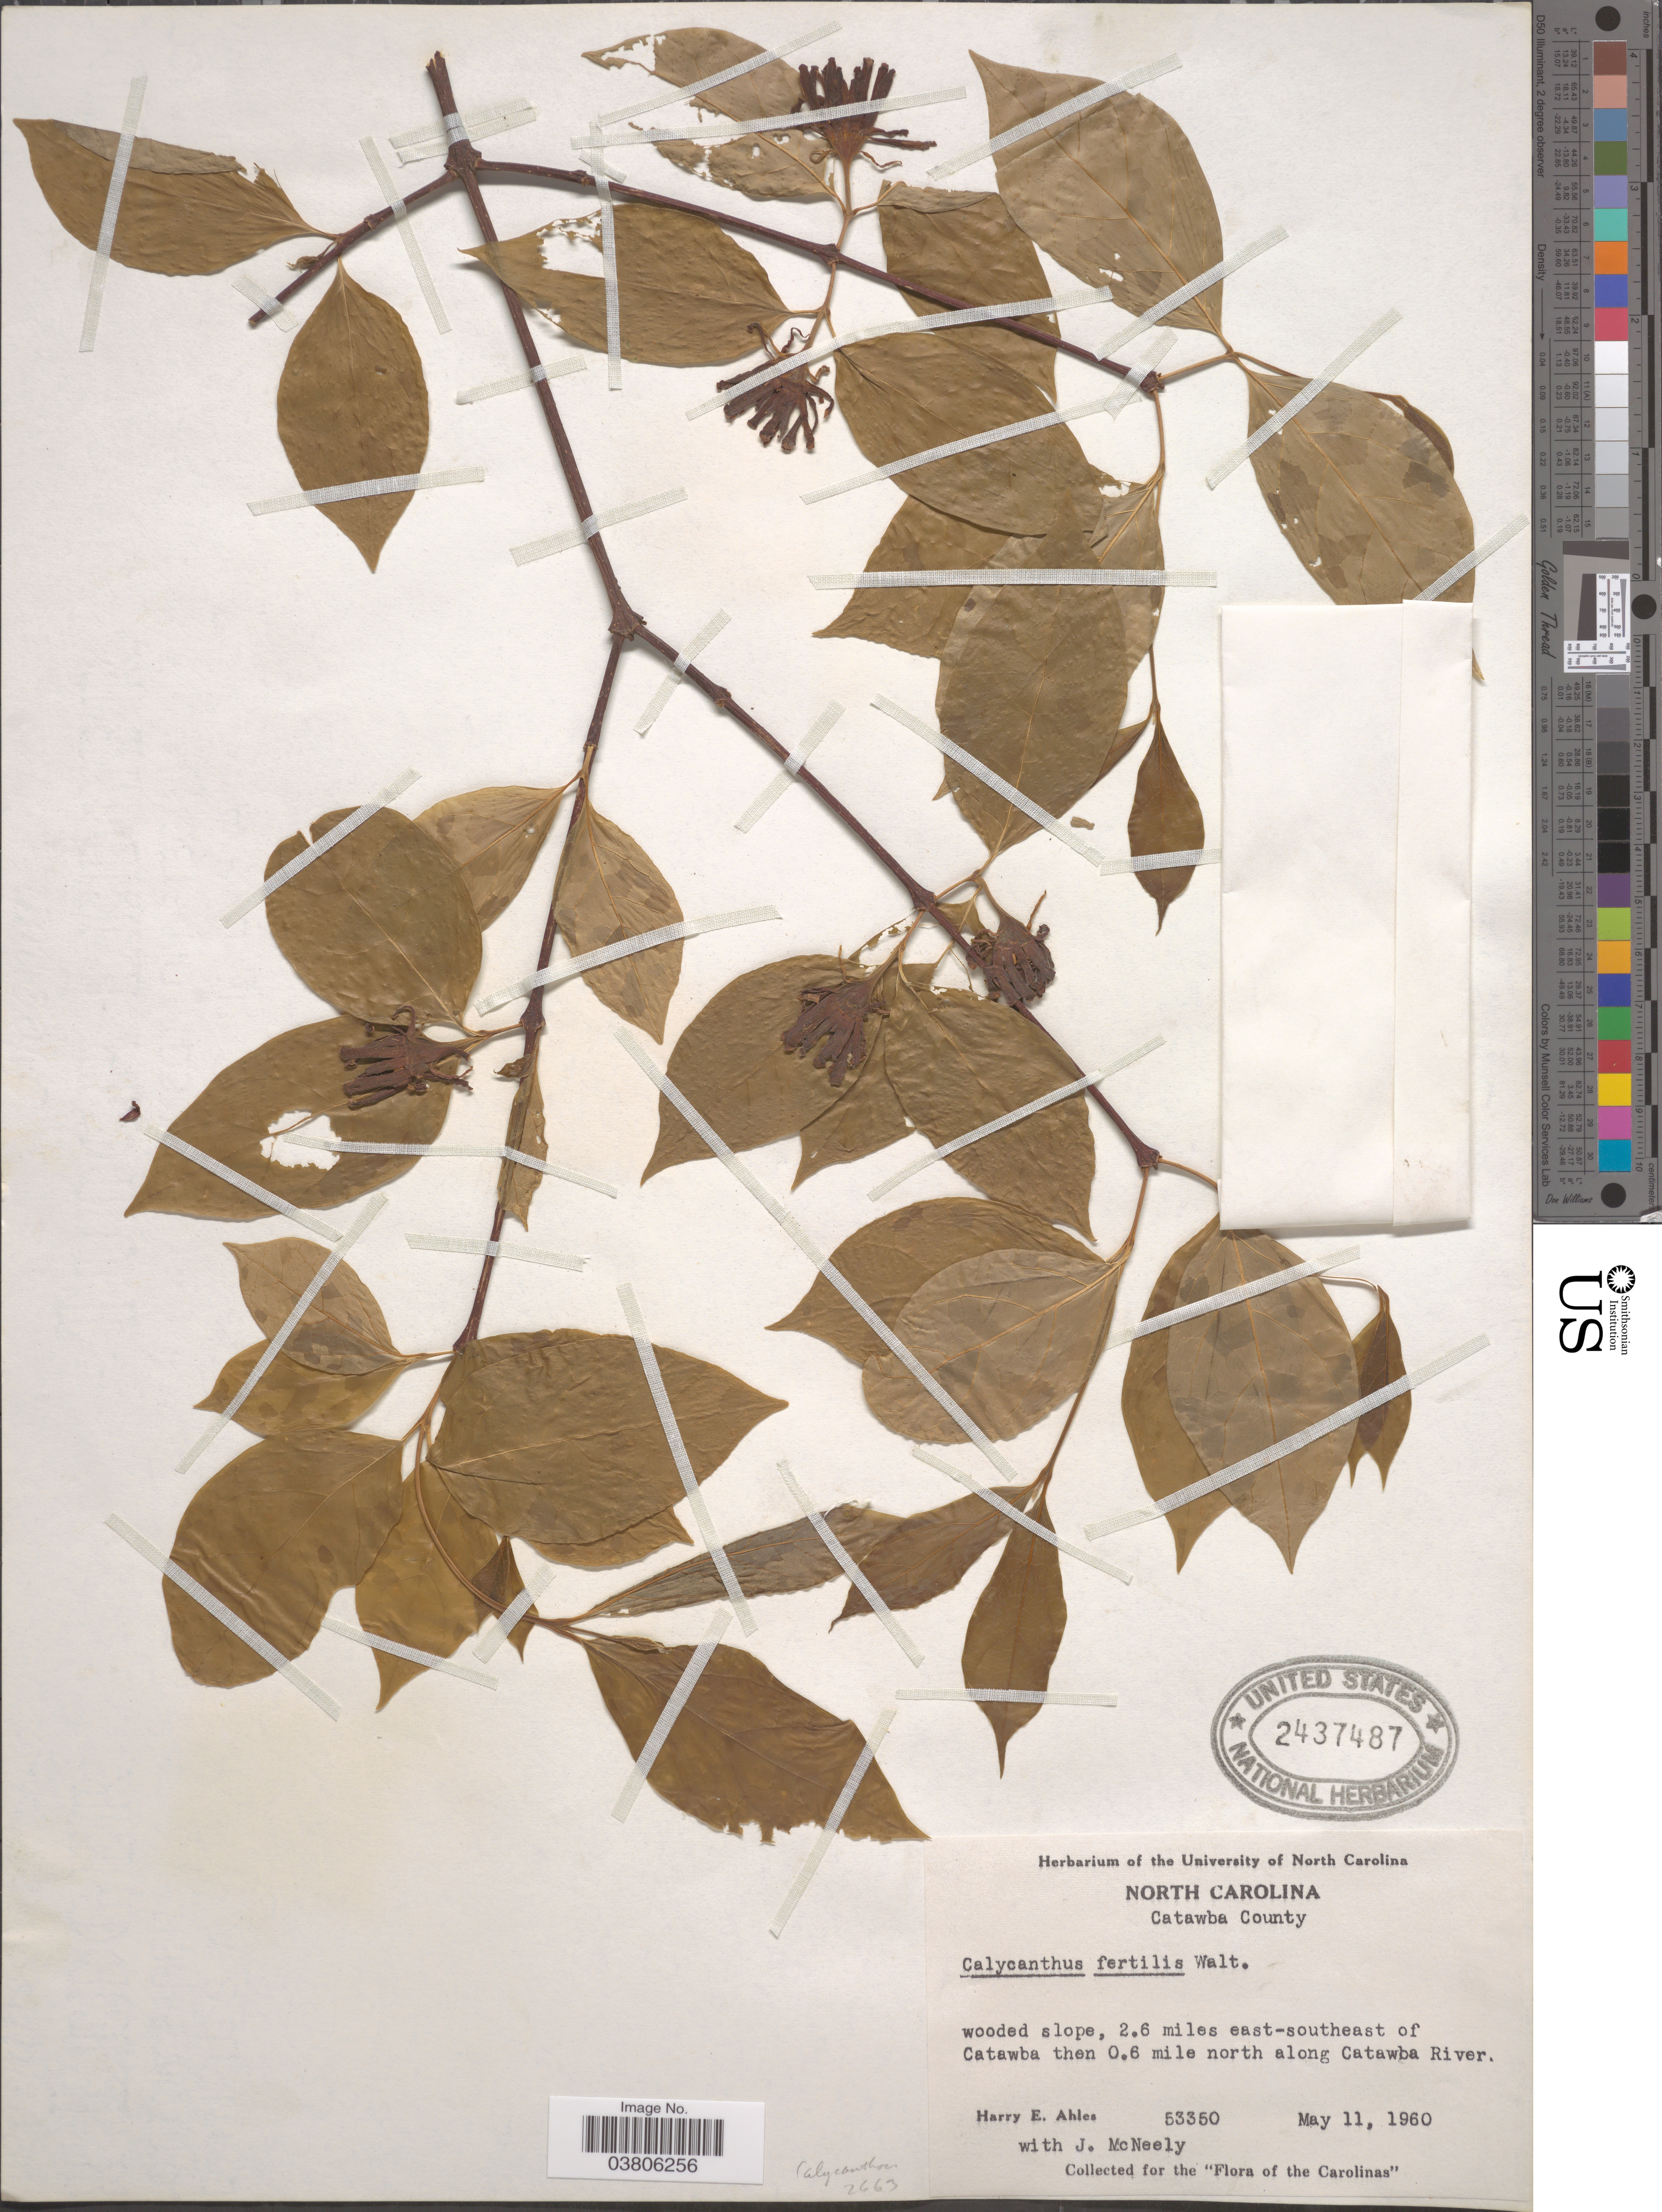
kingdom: Plantae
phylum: Tracheophyta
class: Magnoliopsida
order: Laurales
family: Calycanthaceae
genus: Calycanthus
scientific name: Calycanthus floridus var. floridus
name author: L.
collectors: H. E. Ahles & J. McNeely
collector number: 53350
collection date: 1960-05-11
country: United States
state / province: North Carolina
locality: Catawba County. 2.6 miles east-southeast of Catawba then 0.6 mile north along Catawba River.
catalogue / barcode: US 2437487